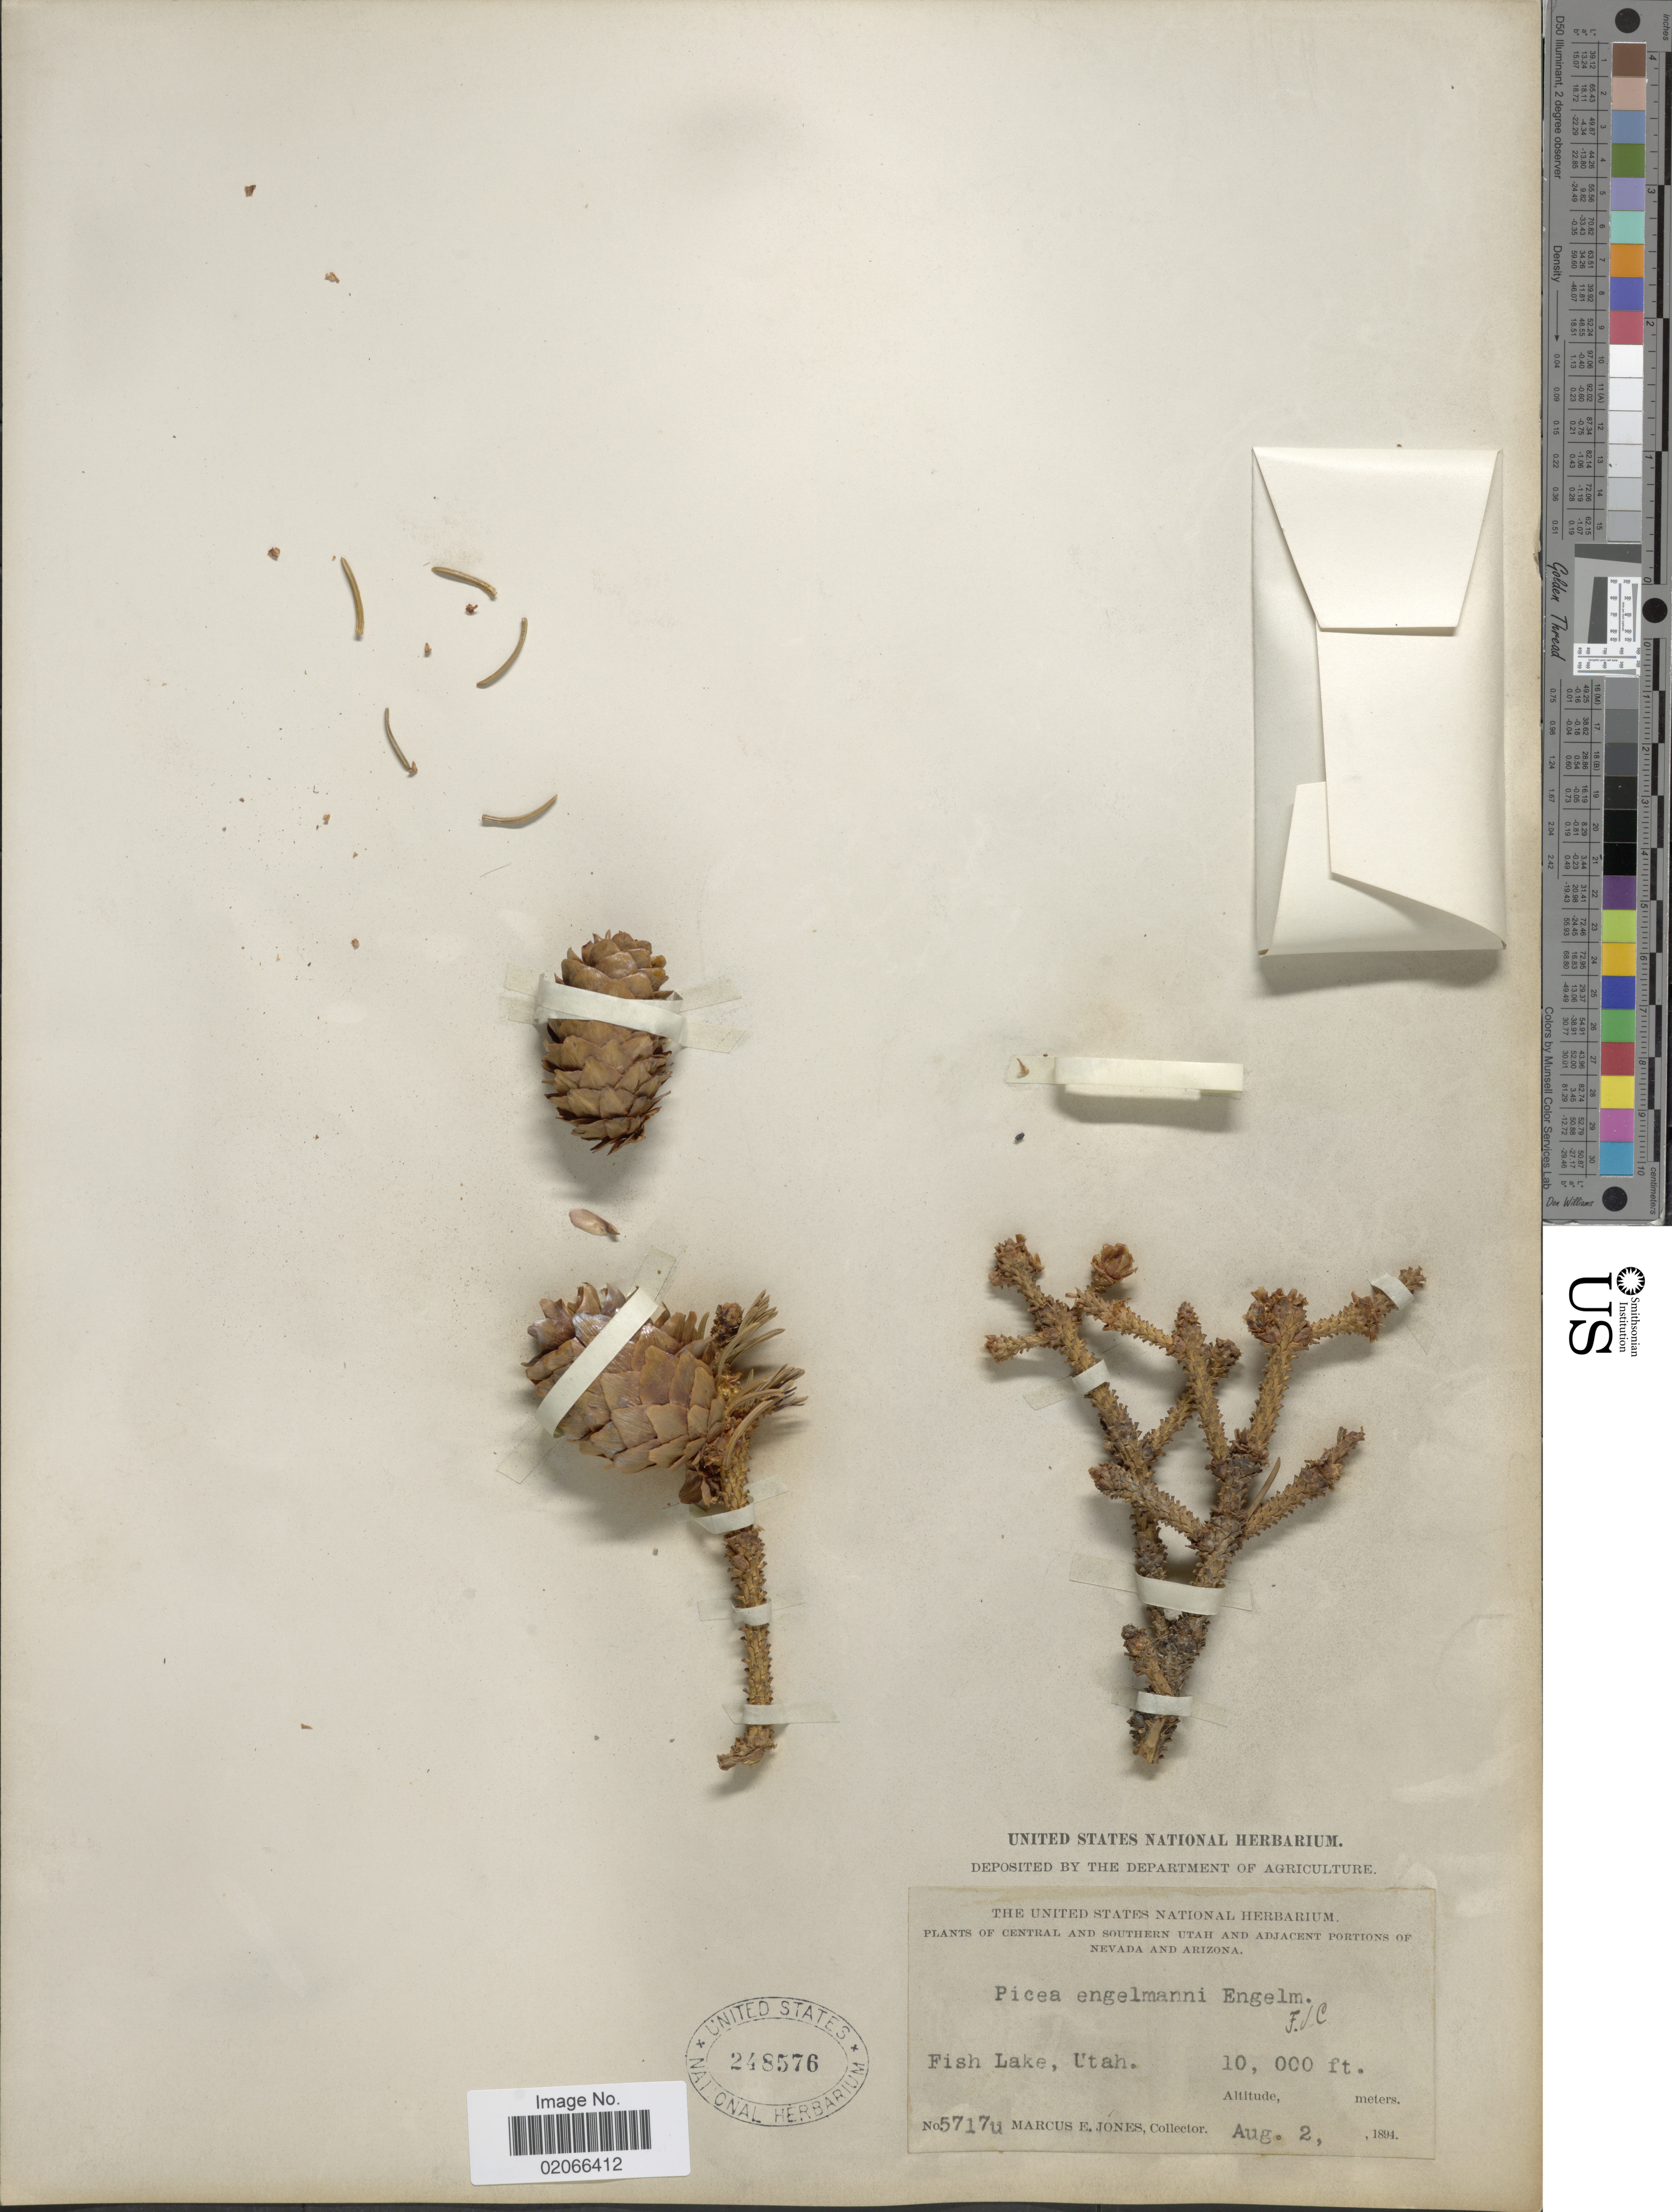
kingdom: Plantae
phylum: Tracheophyta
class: Pinopsida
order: Pinales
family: Pinaceae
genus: Picea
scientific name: Picea engelmannii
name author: Parry ex Engelm.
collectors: M. E. Jones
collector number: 5717u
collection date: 1894-08-02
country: United States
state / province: Utah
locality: Central and Southern Utah, Fish Lake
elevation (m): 3048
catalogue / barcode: US 248576